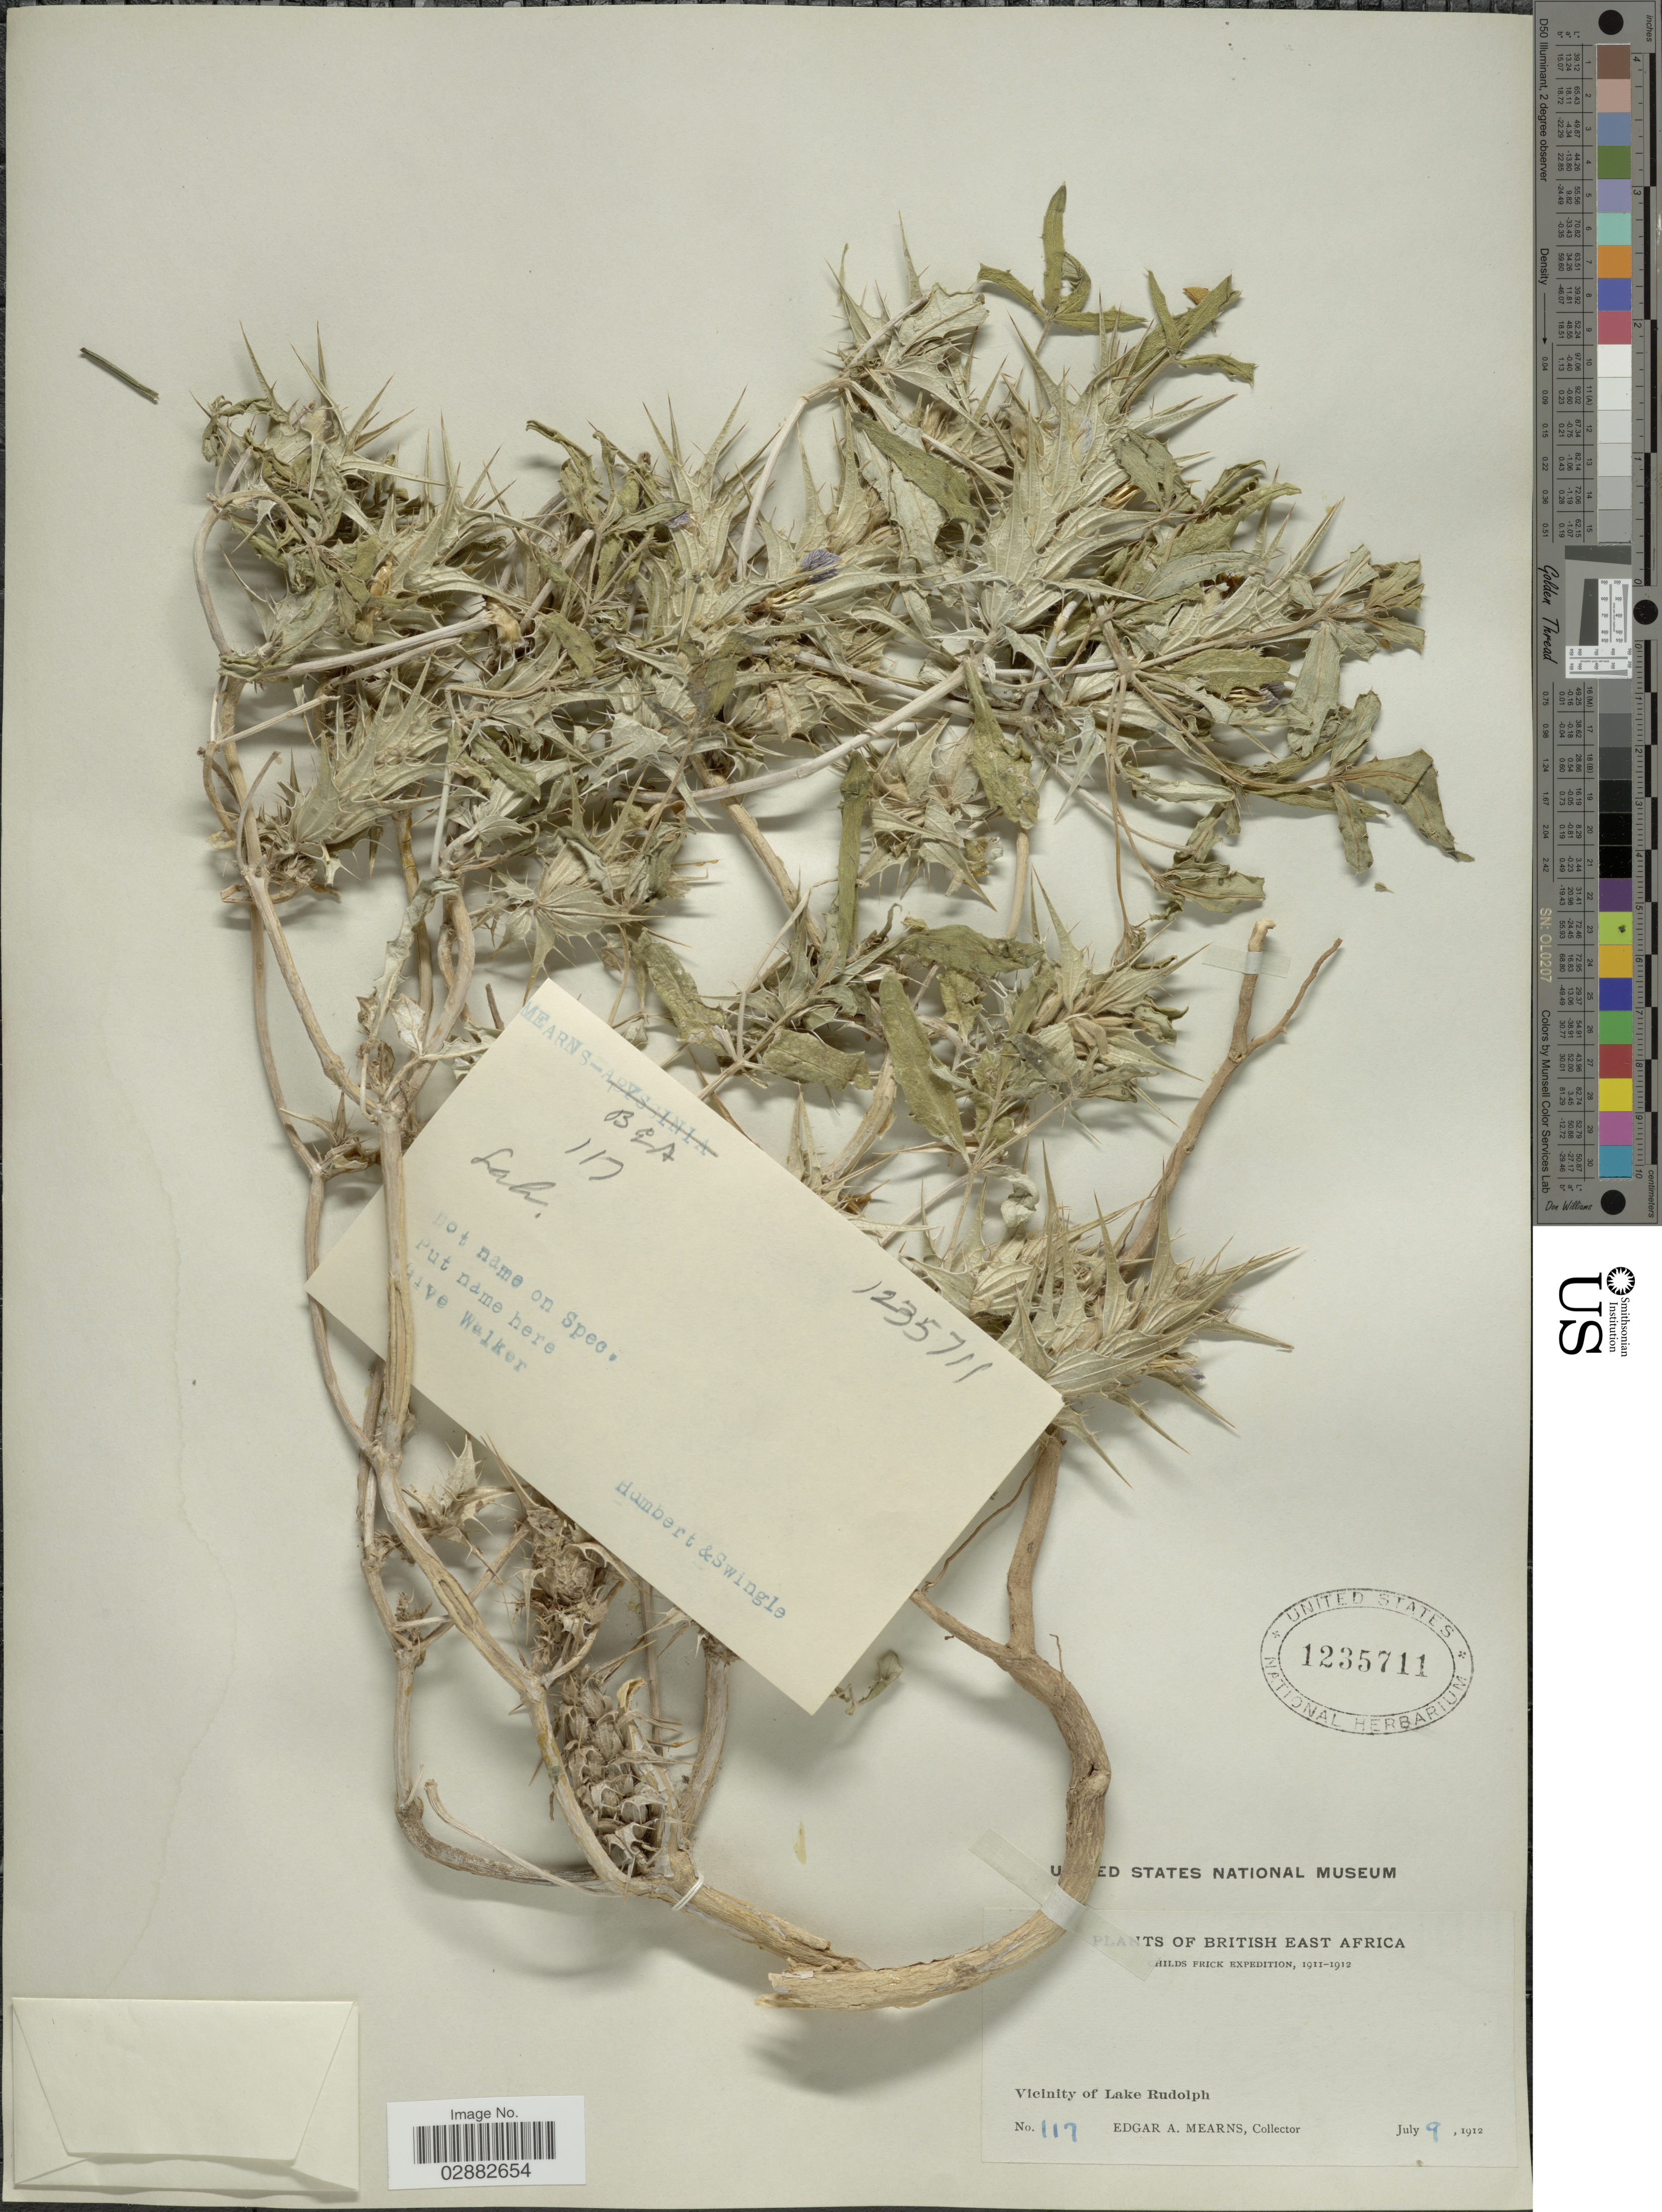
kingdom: Plantae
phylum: Tracheophyta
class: Magnoliopsida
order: Lamiales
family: Acanthaceae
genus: Justicia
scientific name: Justicia sp.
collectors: E. A. Mearns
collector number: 117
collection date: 1912-07-09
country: Kenya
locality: British East Africa, Vicinity of Lake Rudolph.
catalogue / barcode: US 1235711